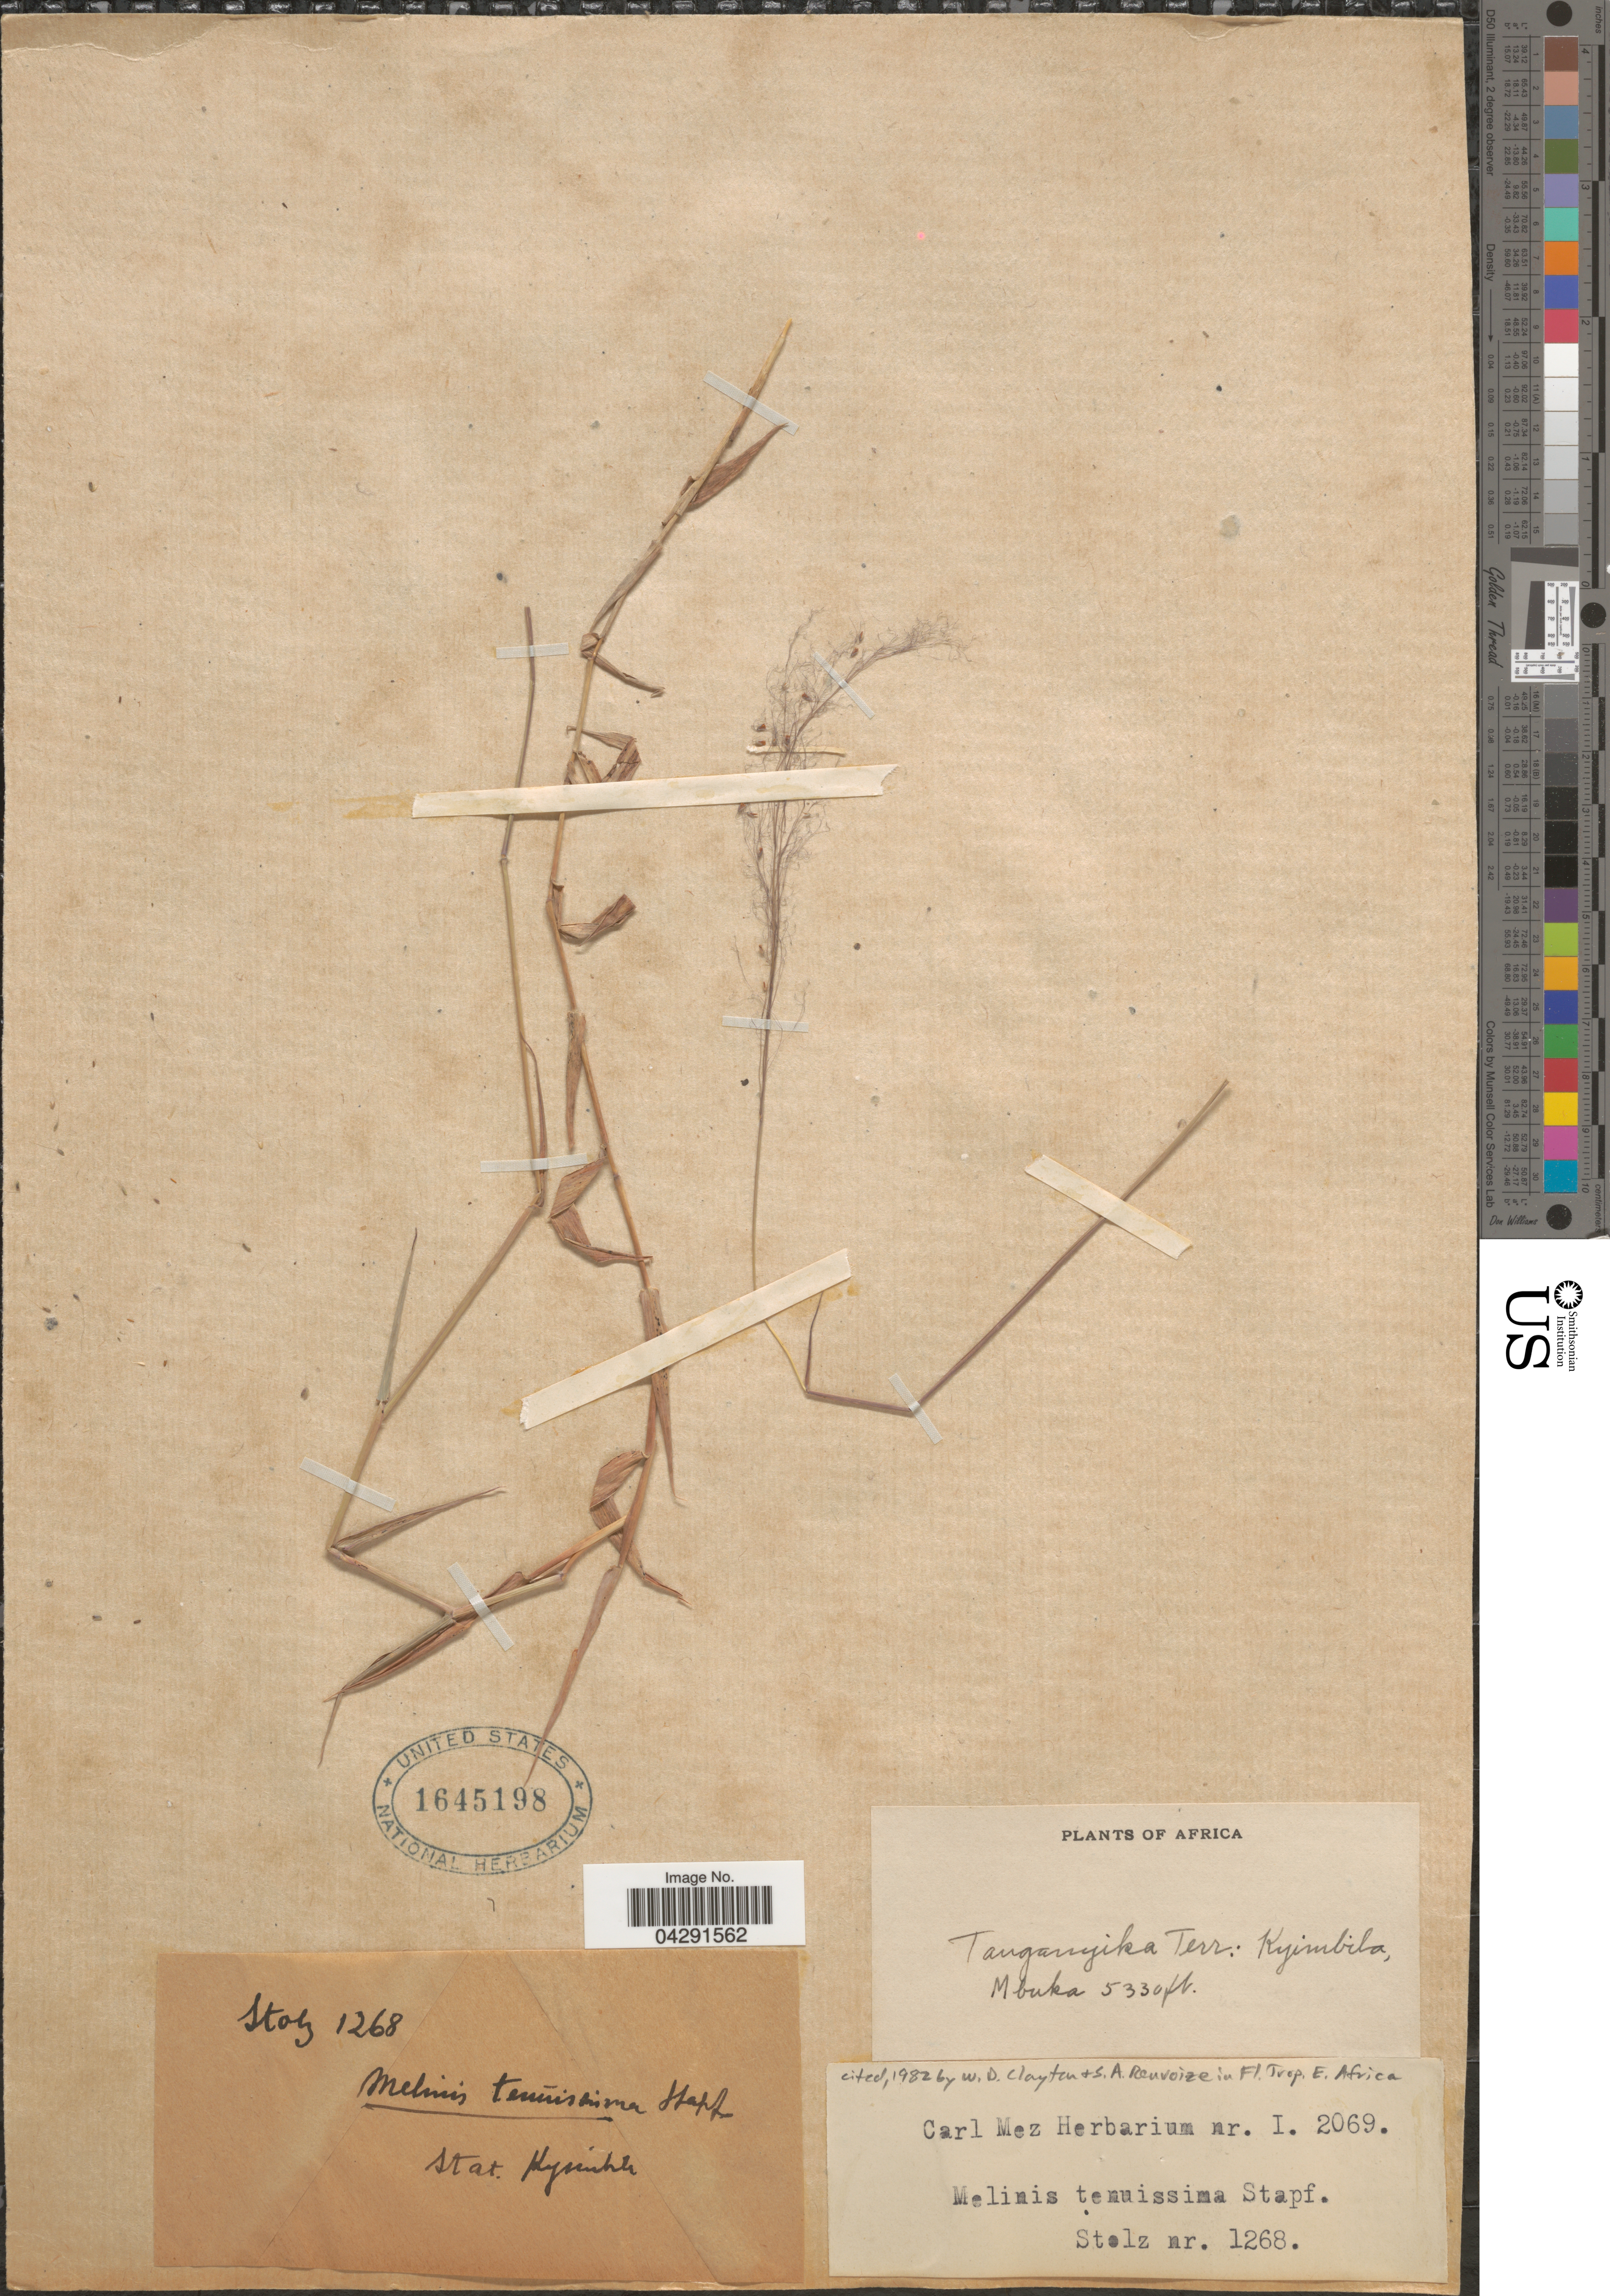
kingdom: Plantae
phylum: Tracheophyta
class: Liliopsida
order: Poales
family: Poaceae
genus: Melinis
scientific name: Melinis tenuissima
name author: Stapf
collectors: Stolz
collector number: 1268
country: Tanzania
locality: Tanganyika Terr.: Kyimbila Mbuka.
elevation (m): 1625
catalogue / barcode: US 1645198